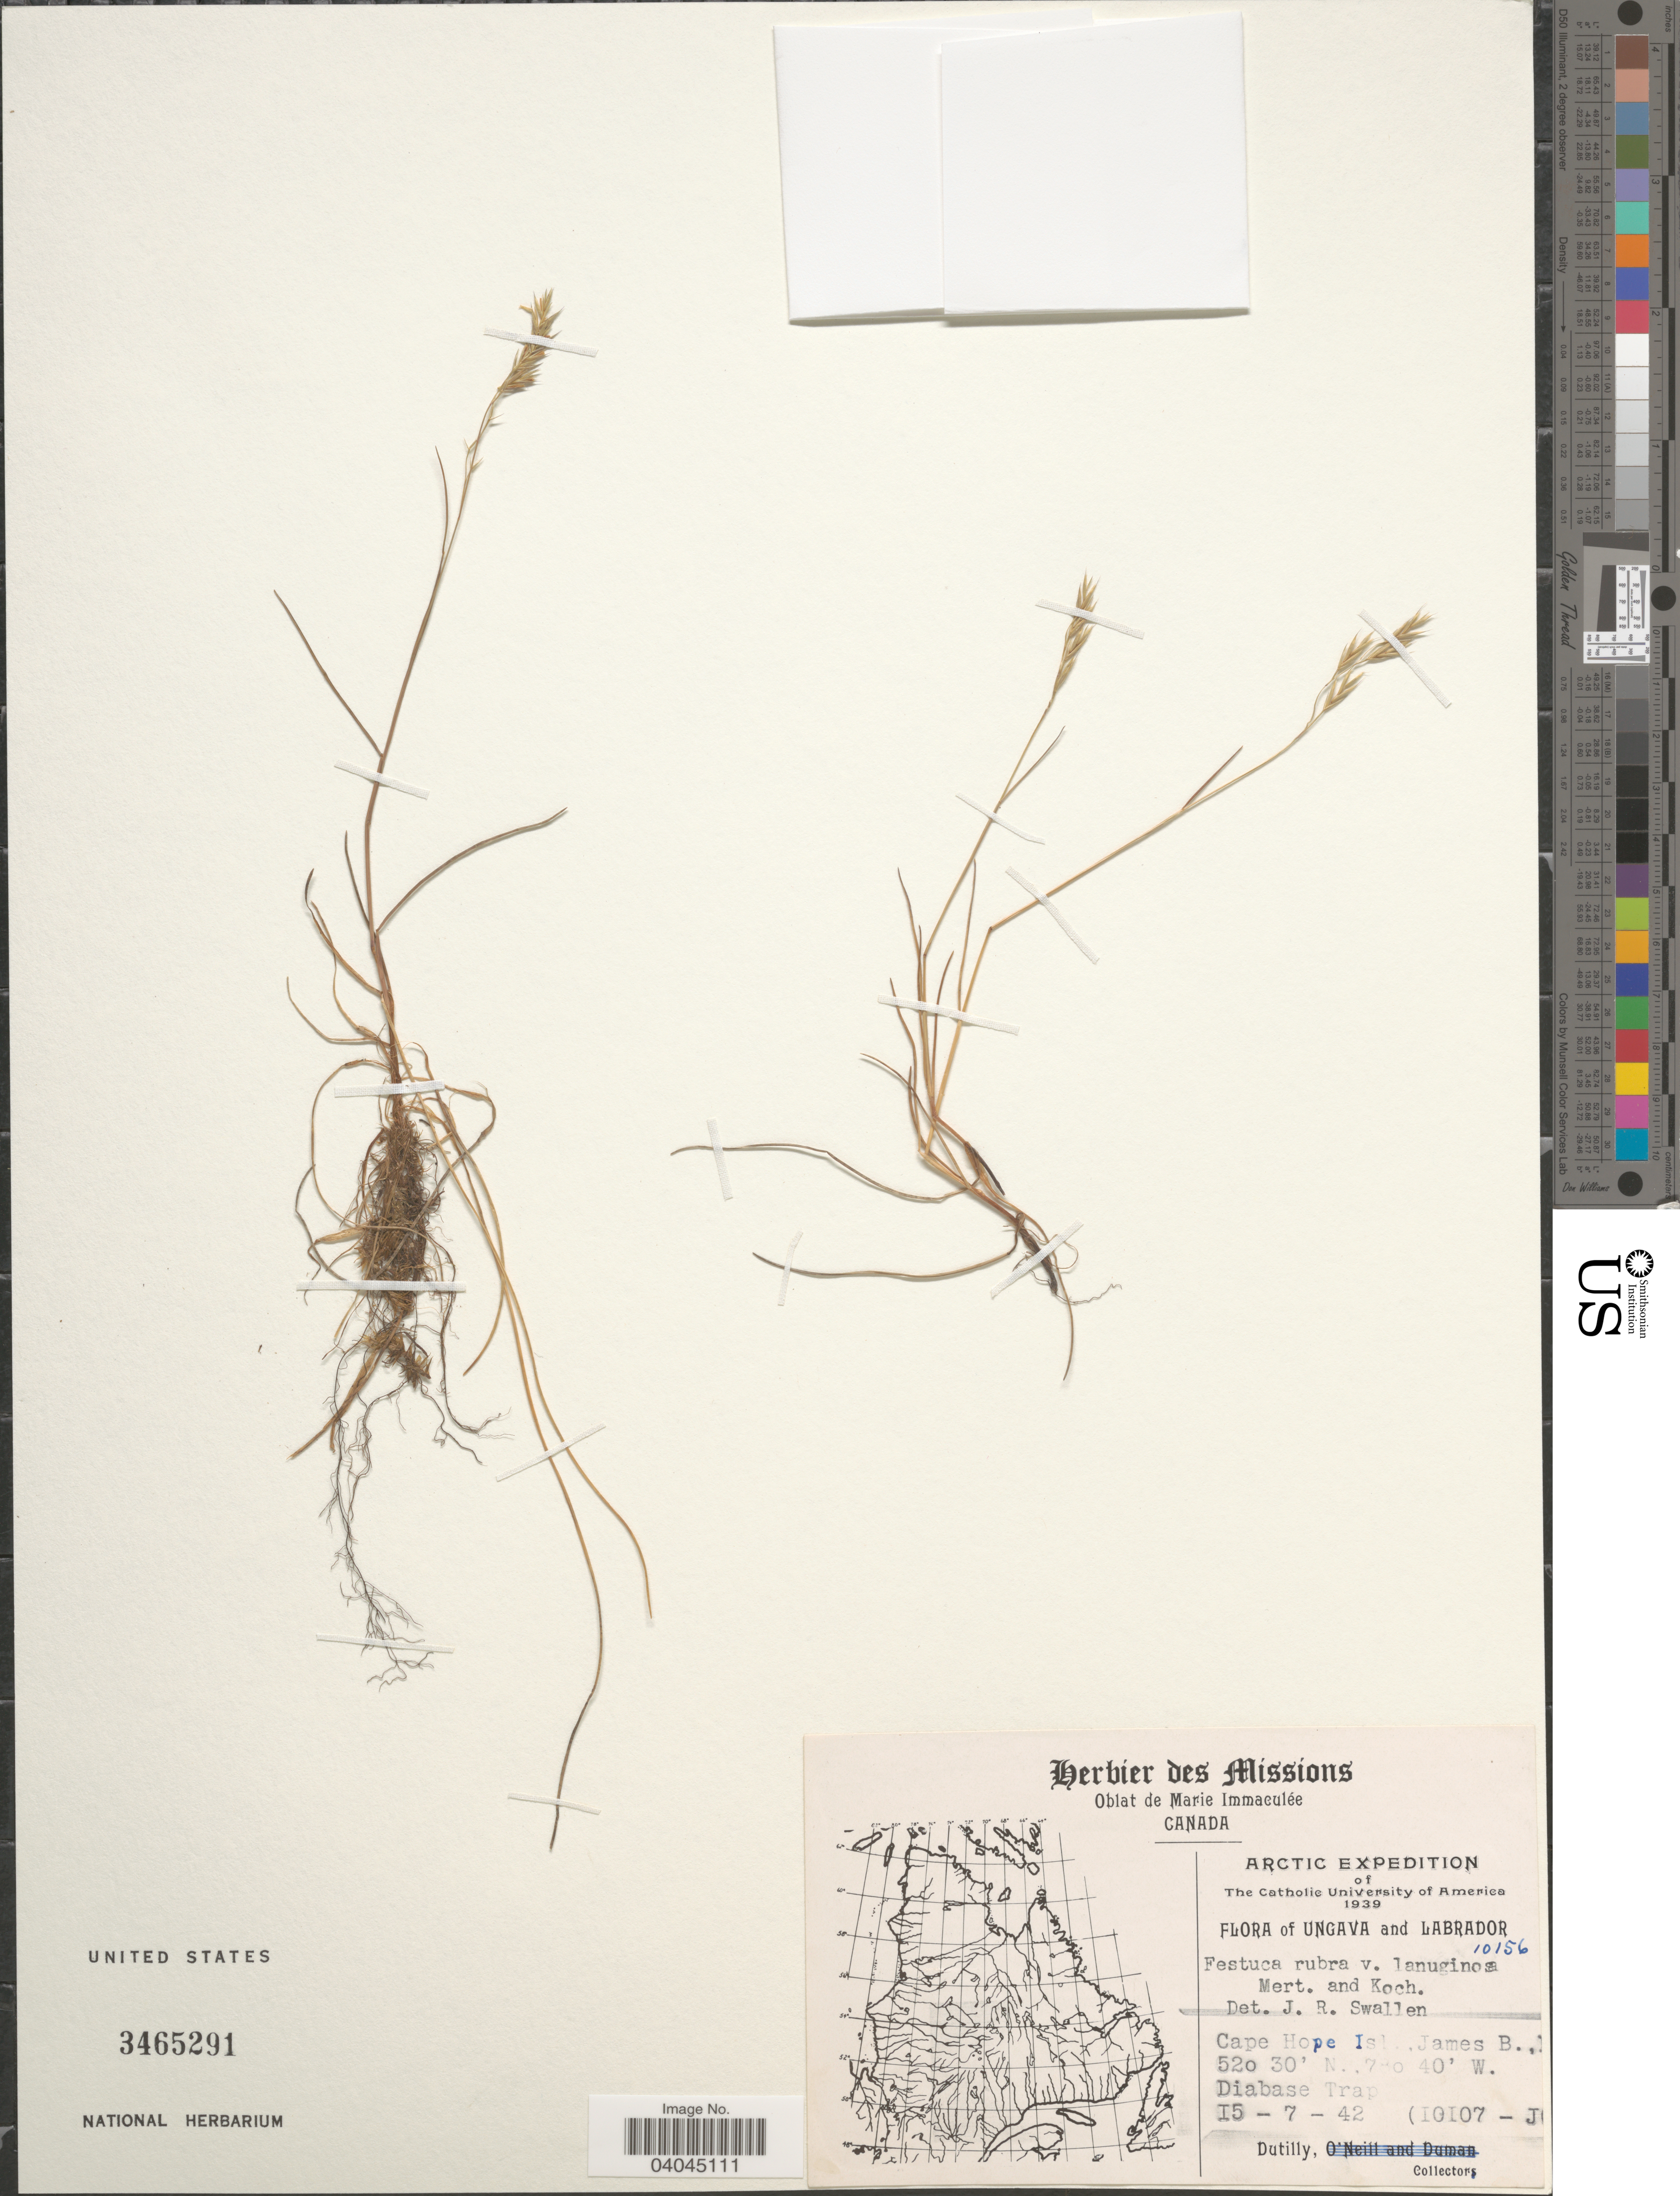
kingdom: Plantae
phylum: Tracheophyta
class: Liliopsida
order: Poales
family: Poaceae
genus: Festuca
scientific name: Festuca rubra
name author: L.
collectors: -. Dutilly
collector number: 10156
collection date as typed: Transcribed d/m/y: 15/7/42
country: Canada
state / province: Newfoundland and Labrador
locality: Ungava and Labrador. Cape Hope Isl., James B., [illegible text]. Diabase Trap.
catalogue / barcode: US 3465291